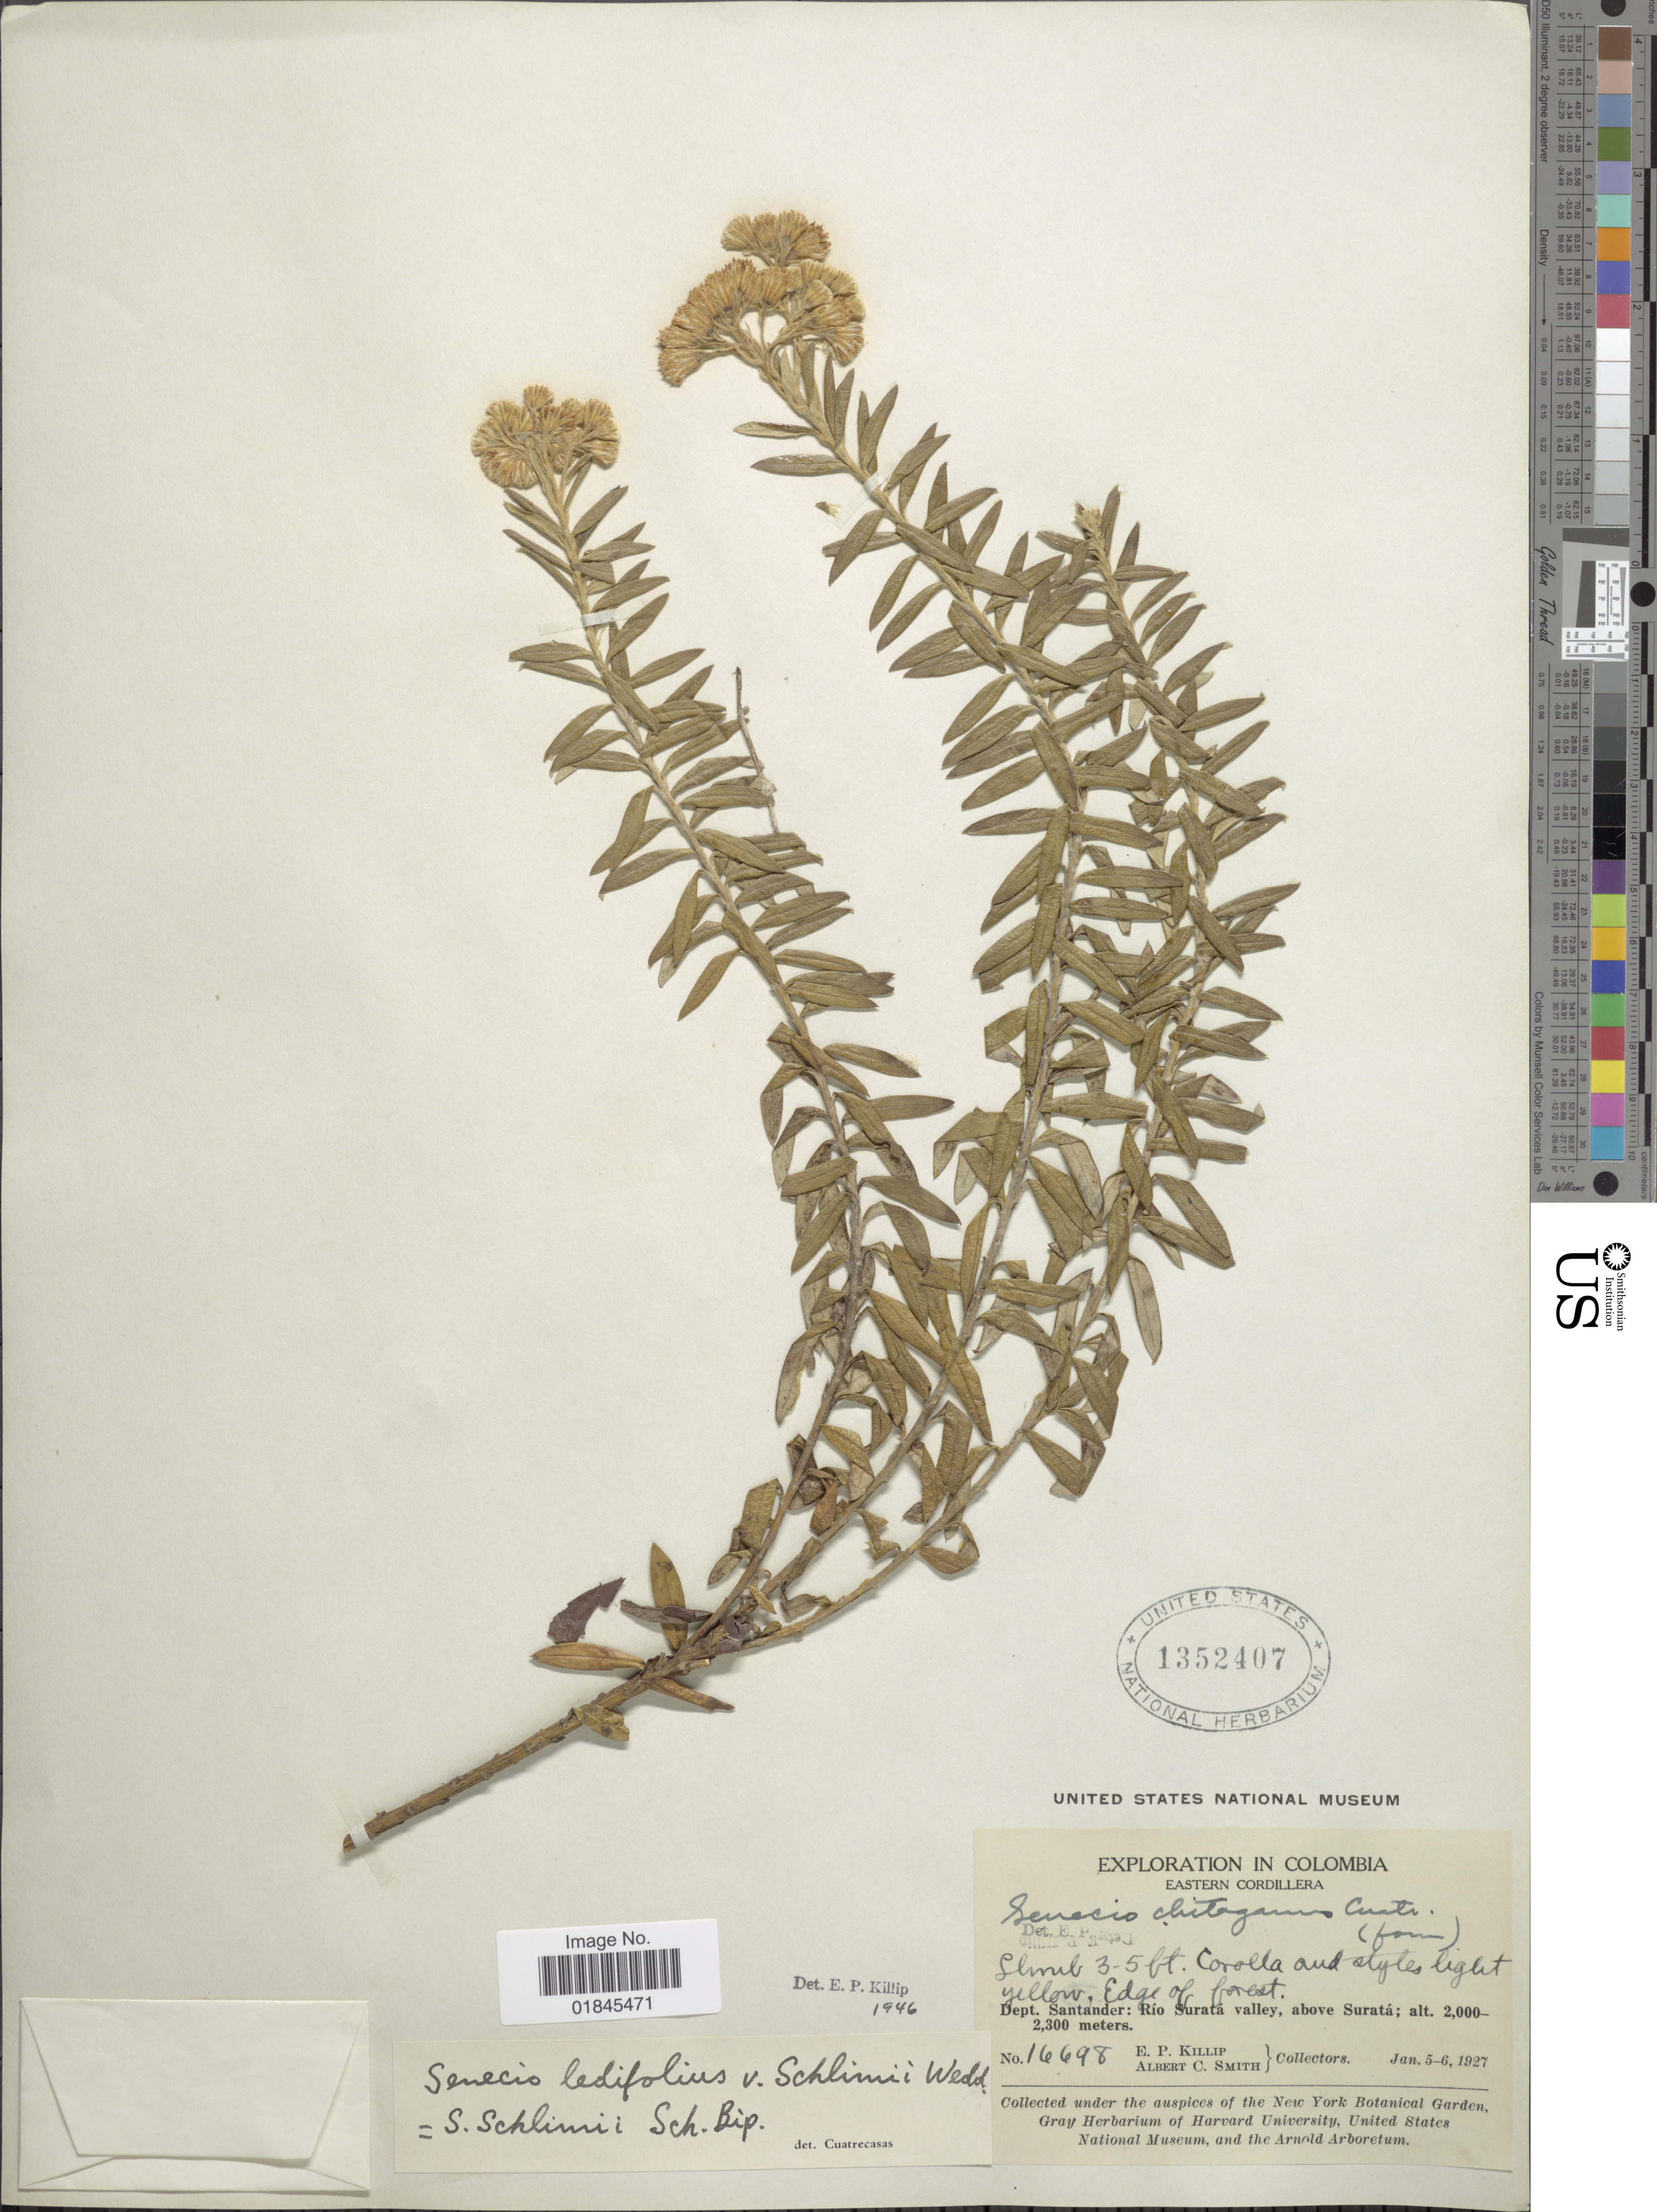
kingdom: Plantae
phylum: Tracheophyta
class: Magnoliopsida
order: Asterales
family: Asteraceae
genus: Pentacalia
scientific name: Pentacalia ledifolia subsp. schlimii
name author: (Wedd.) Cuatrec.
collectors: E. P. Killip & A. C. Smith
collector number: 16698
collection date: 1927-01-05/1927-01-06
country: Colombia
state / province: Santander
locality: Eastern Cordillera. Dept. Santander: Río Suratá valley, above Suratá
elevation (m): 2000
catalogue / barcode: US 1352407